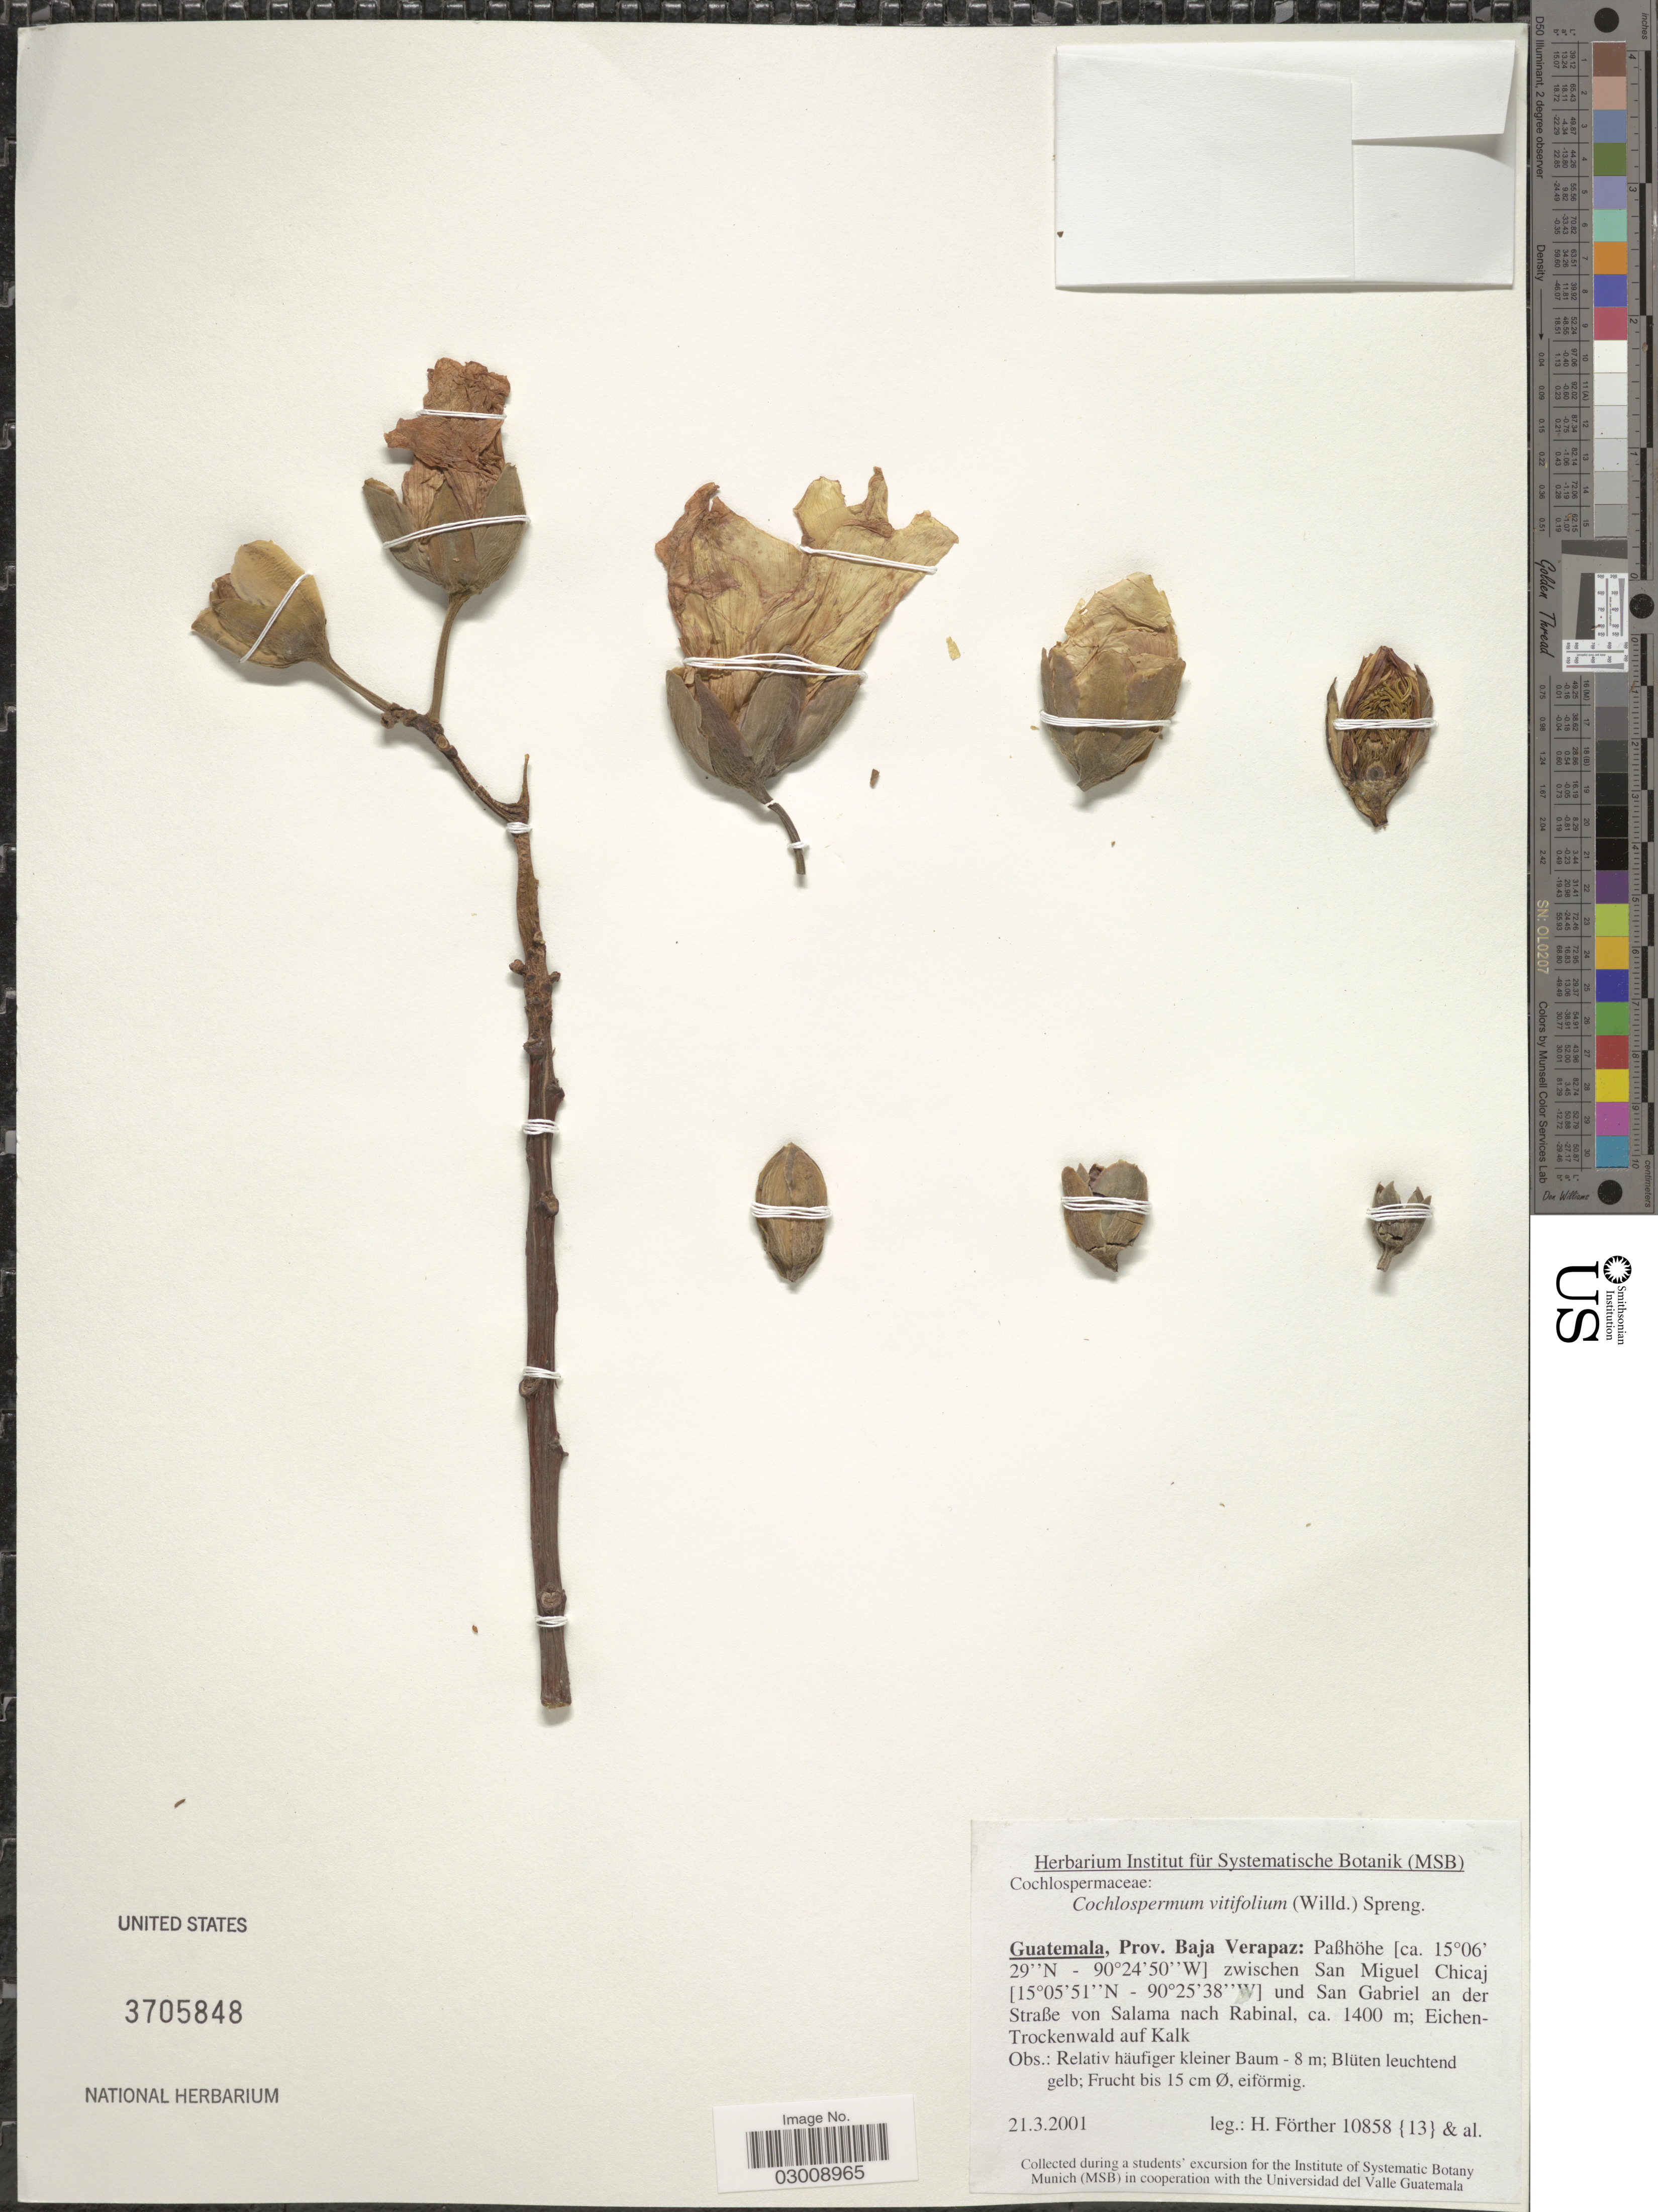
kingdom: Plantae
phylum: Tracheophyta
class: Magnoliopsida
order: Malvales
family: Cochlospermaceae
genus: Cochlospermum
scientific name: Cochlospermum vitifolium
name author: (Willd.) Spreng.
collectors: H. Förther & et al.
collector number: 10858/13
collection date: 2001-03-21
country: Guatemala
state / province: Baja Verapaz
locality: Prov. Baja Verapaz: Paßhöbe Zwischen San Miguel Chicaj und San Gabriel an der Straße von Salama nach Rabinal. Eichen-Trockenwald auf Kalk.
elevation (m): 1400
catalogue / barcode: US 3705848